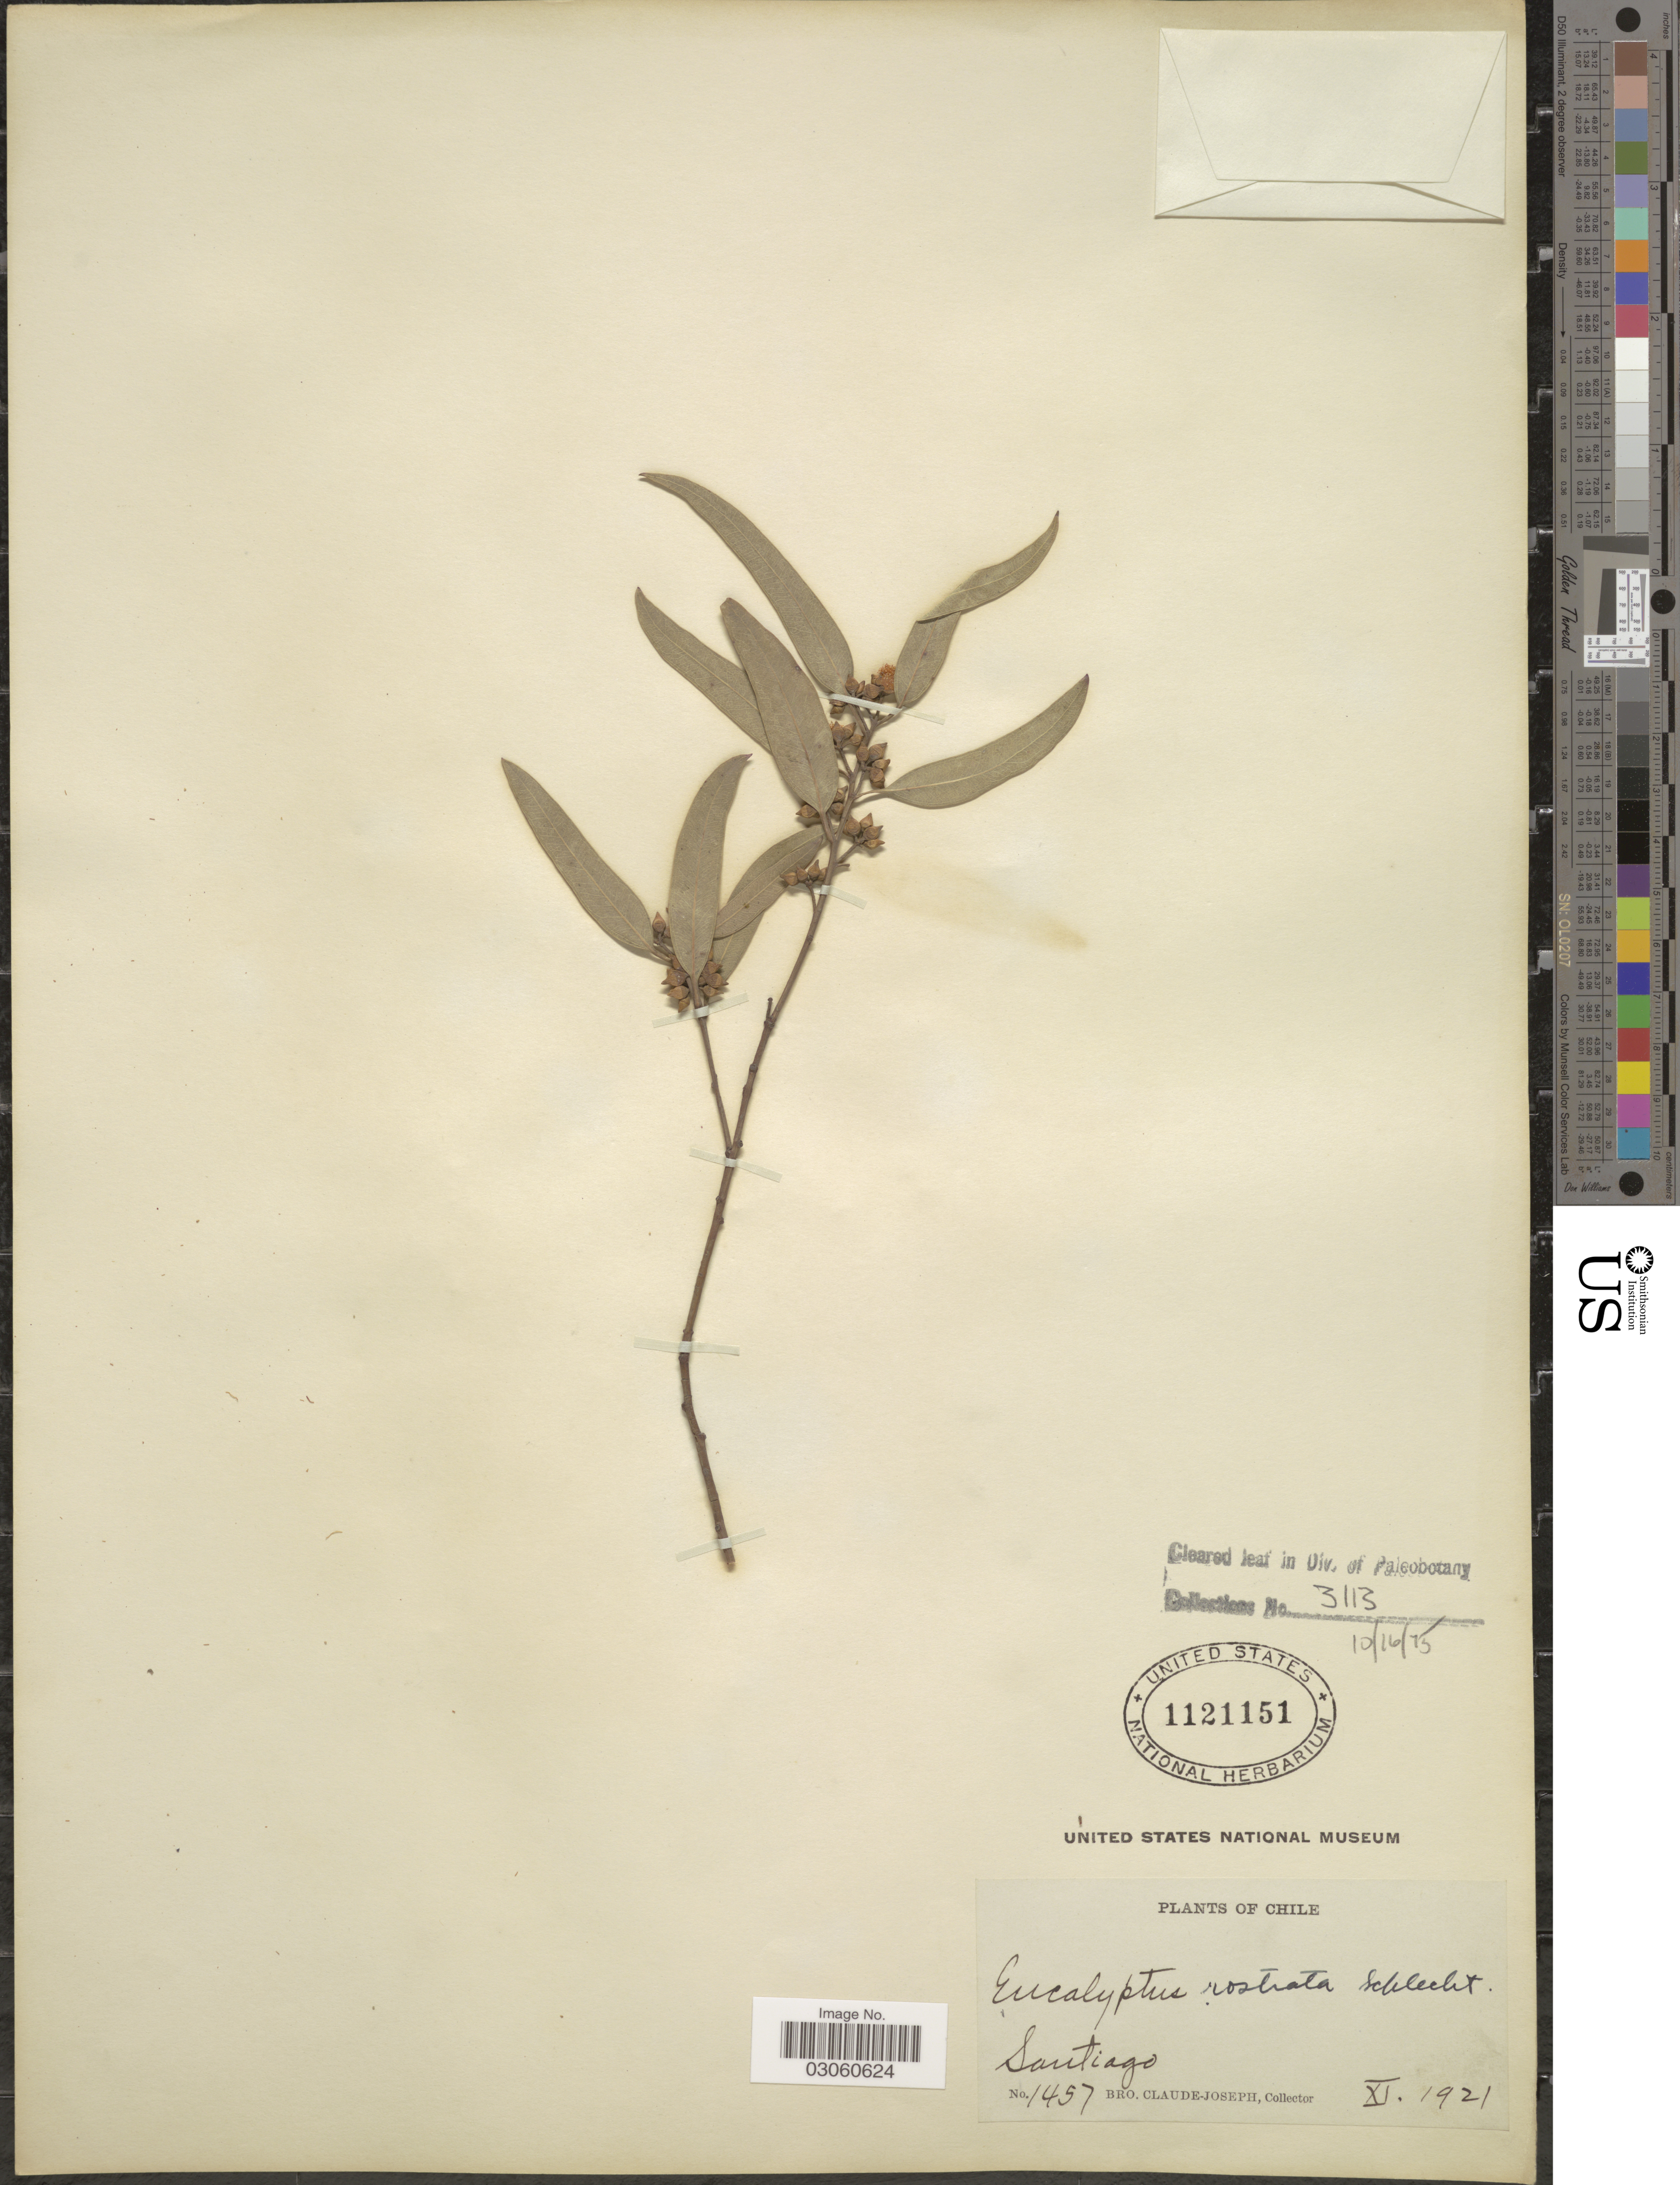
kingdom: Plantae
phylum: Tracheophyta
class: Magnoliopsida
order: Myrtales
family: Myrtaceae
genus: Eucalyptus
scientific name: Eucalyptus rostrata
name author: Schltdl.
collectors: Bro. Claude-Joseph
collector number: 1457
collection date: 1921-11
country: Chile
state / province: Región Metropolitana (RM)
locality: Santiago.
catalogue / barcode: US 1121151